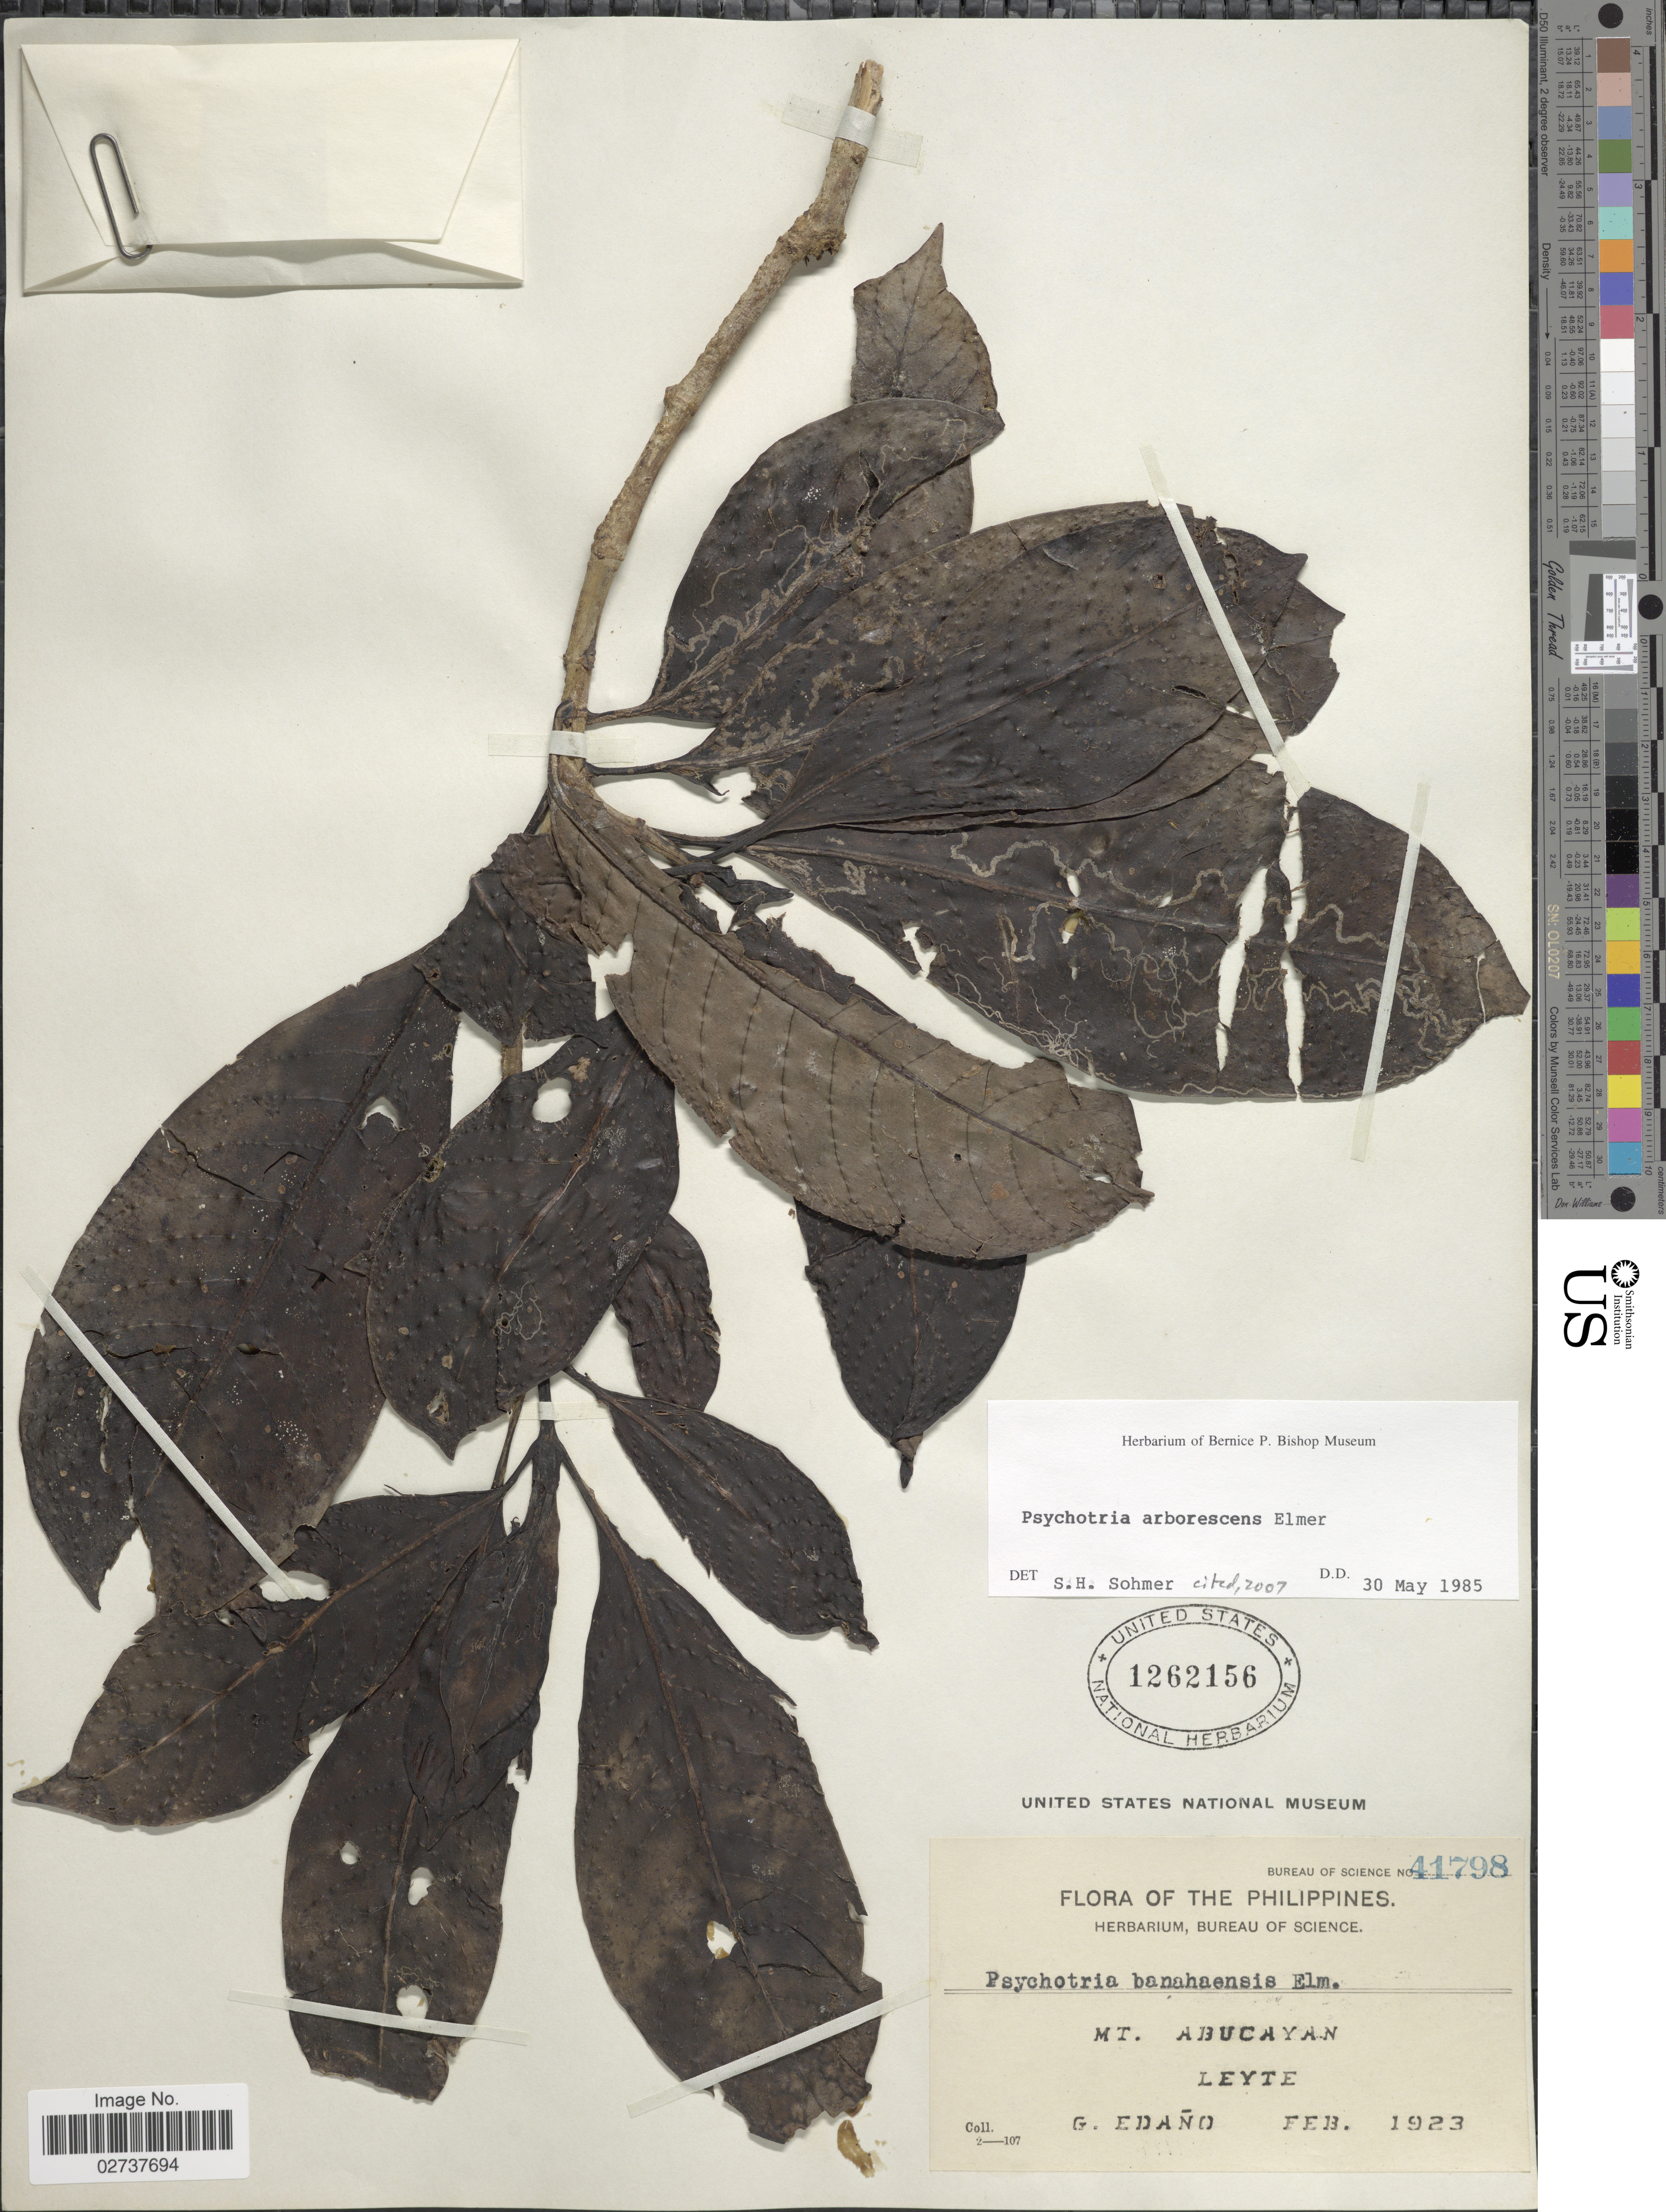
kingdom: Plantae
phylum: Tracheophyta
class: Magnoliopsida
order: Gentianales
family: Rubiaceae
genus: Psychotria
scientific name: Psychotria arborescens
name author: Elmer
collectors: G. Edaño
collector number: Bureau of Science 41798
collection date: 1923-02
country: Philippines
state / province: Eastern Visayas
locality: Mt. Abucayan, Leyte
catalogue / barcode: US 1262156